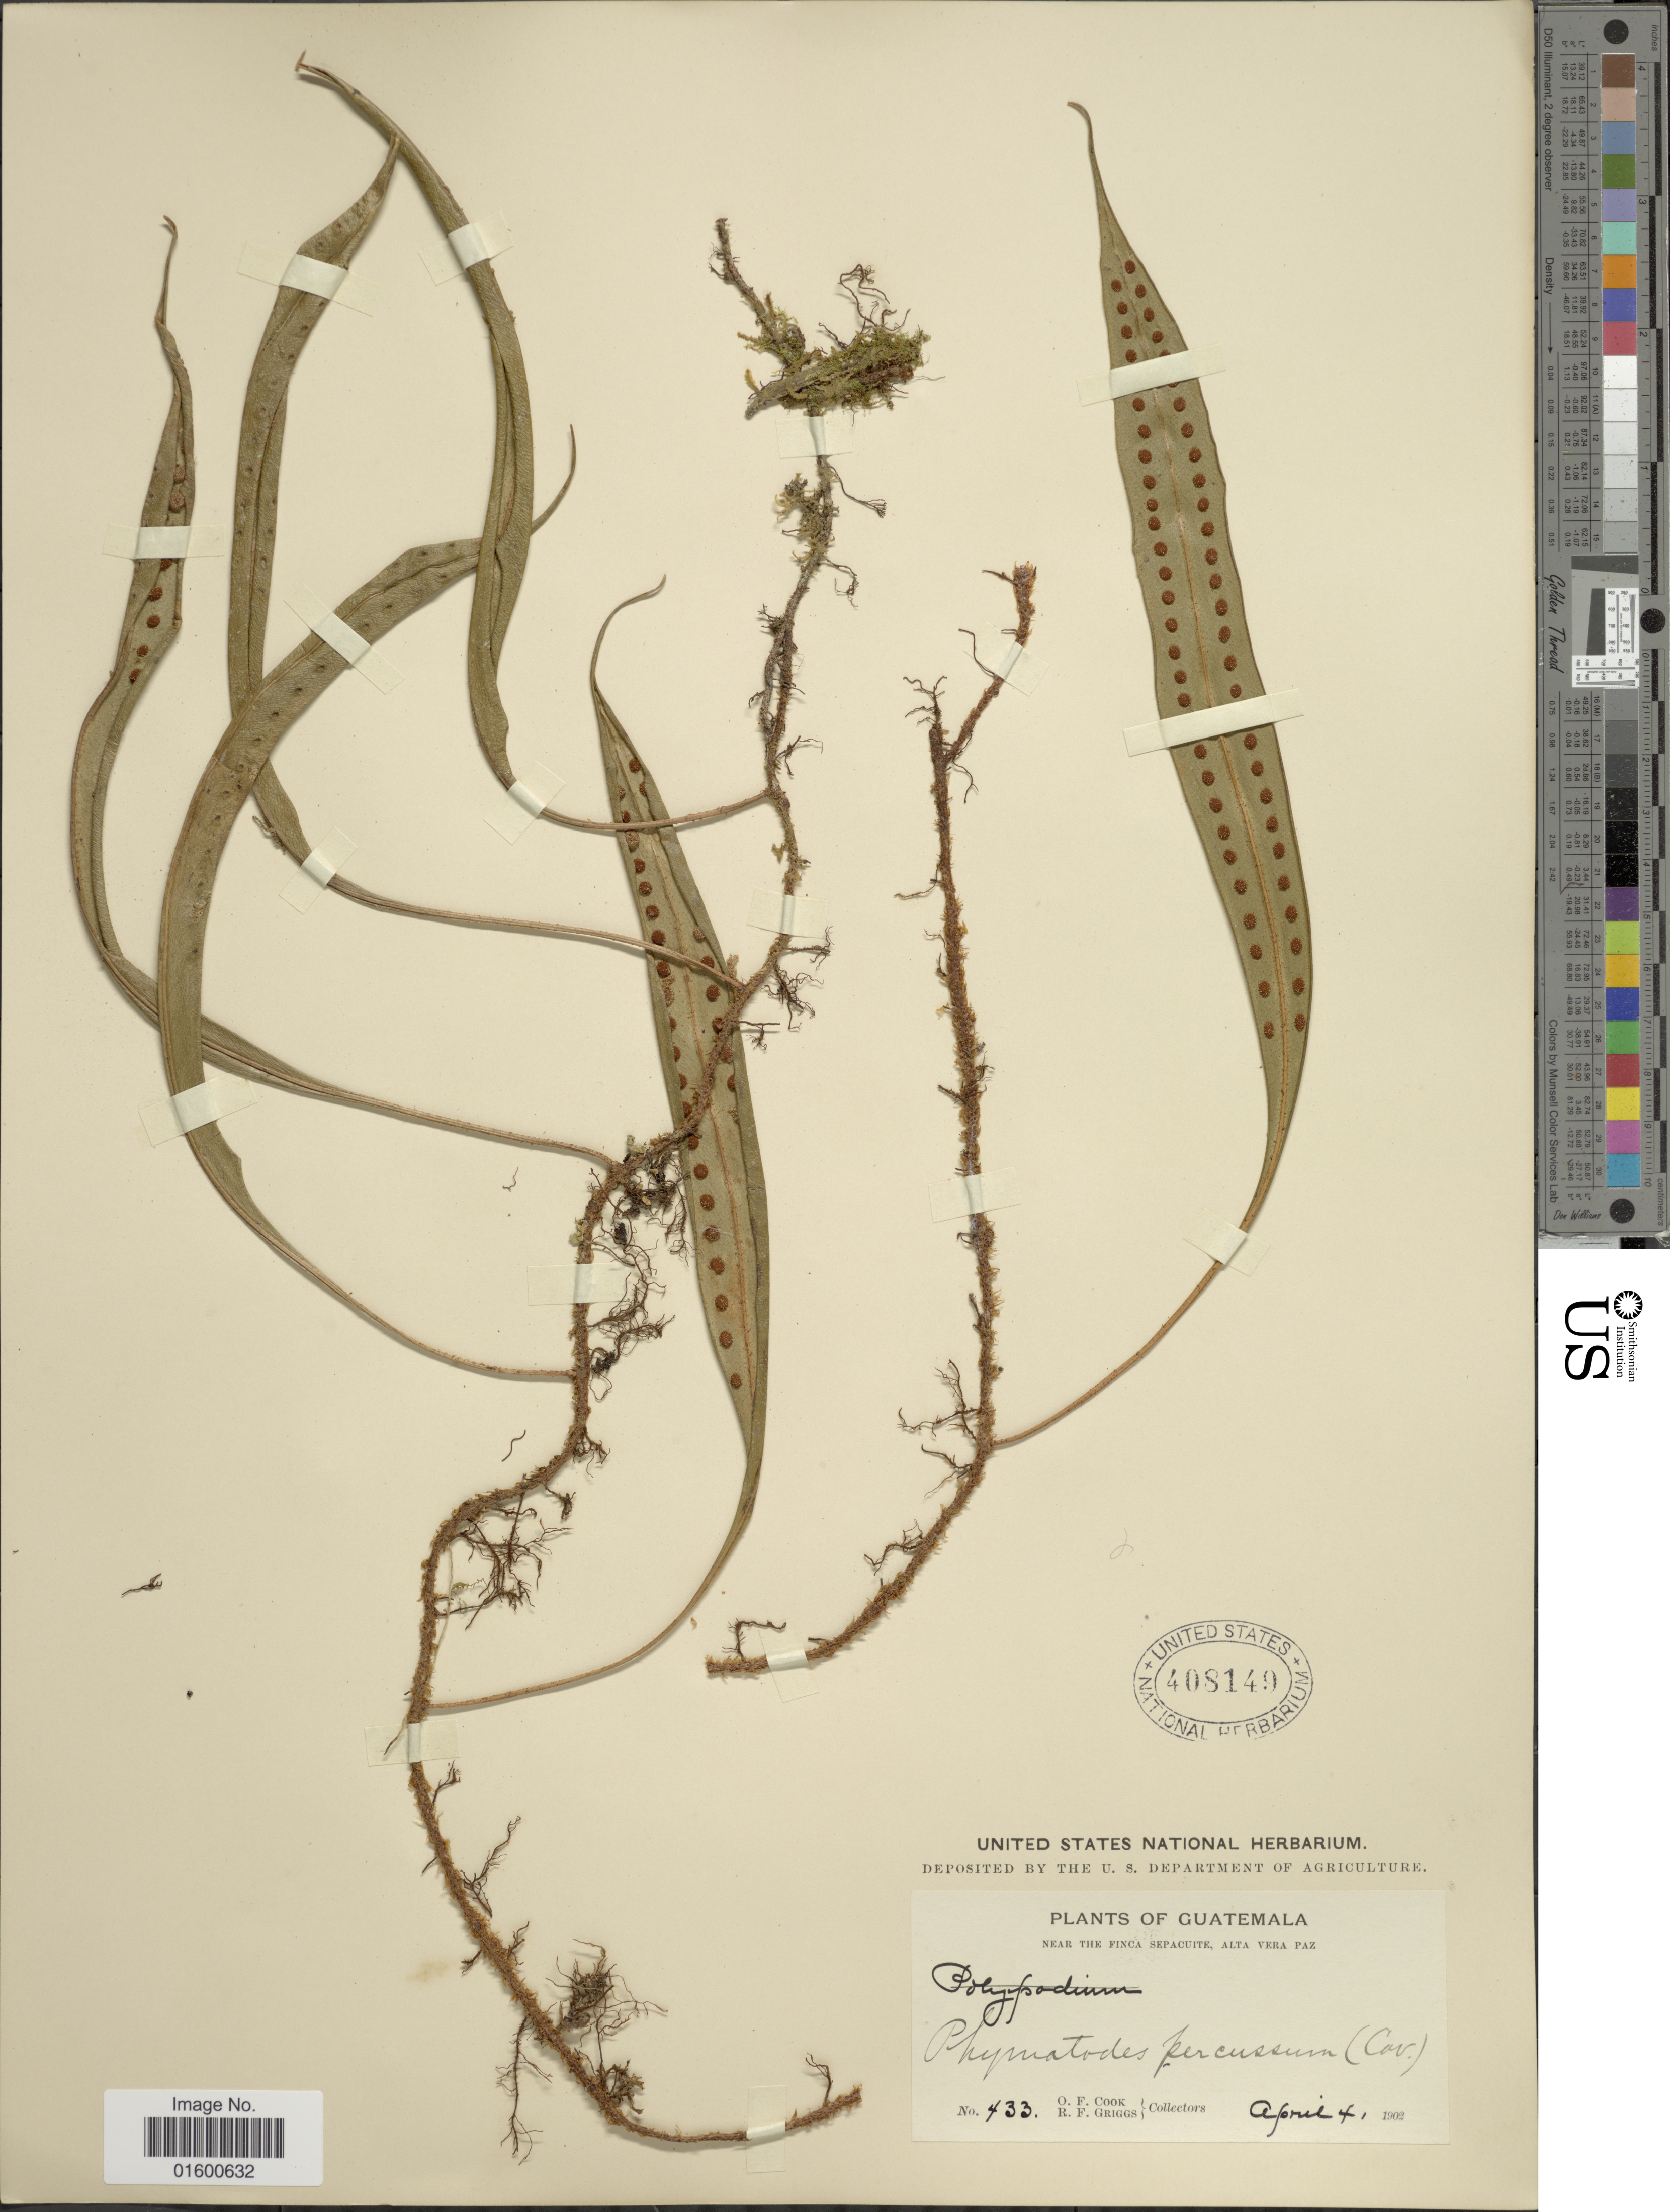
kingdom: Plantae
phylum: Tracheophyta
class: Polypodiopsida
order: Polypodiales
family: Polypodiaceae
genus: Microgramma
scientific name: Microgramma percussa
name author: (Cav.) de la Sota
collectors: O. F. Cook & R. F. Griggs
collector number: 43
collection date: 1902-04-04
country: Guatemala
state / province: Alta Verapaz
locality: Near the Finca Sepacuite, Alta Vera Paz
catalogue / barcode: US 408149